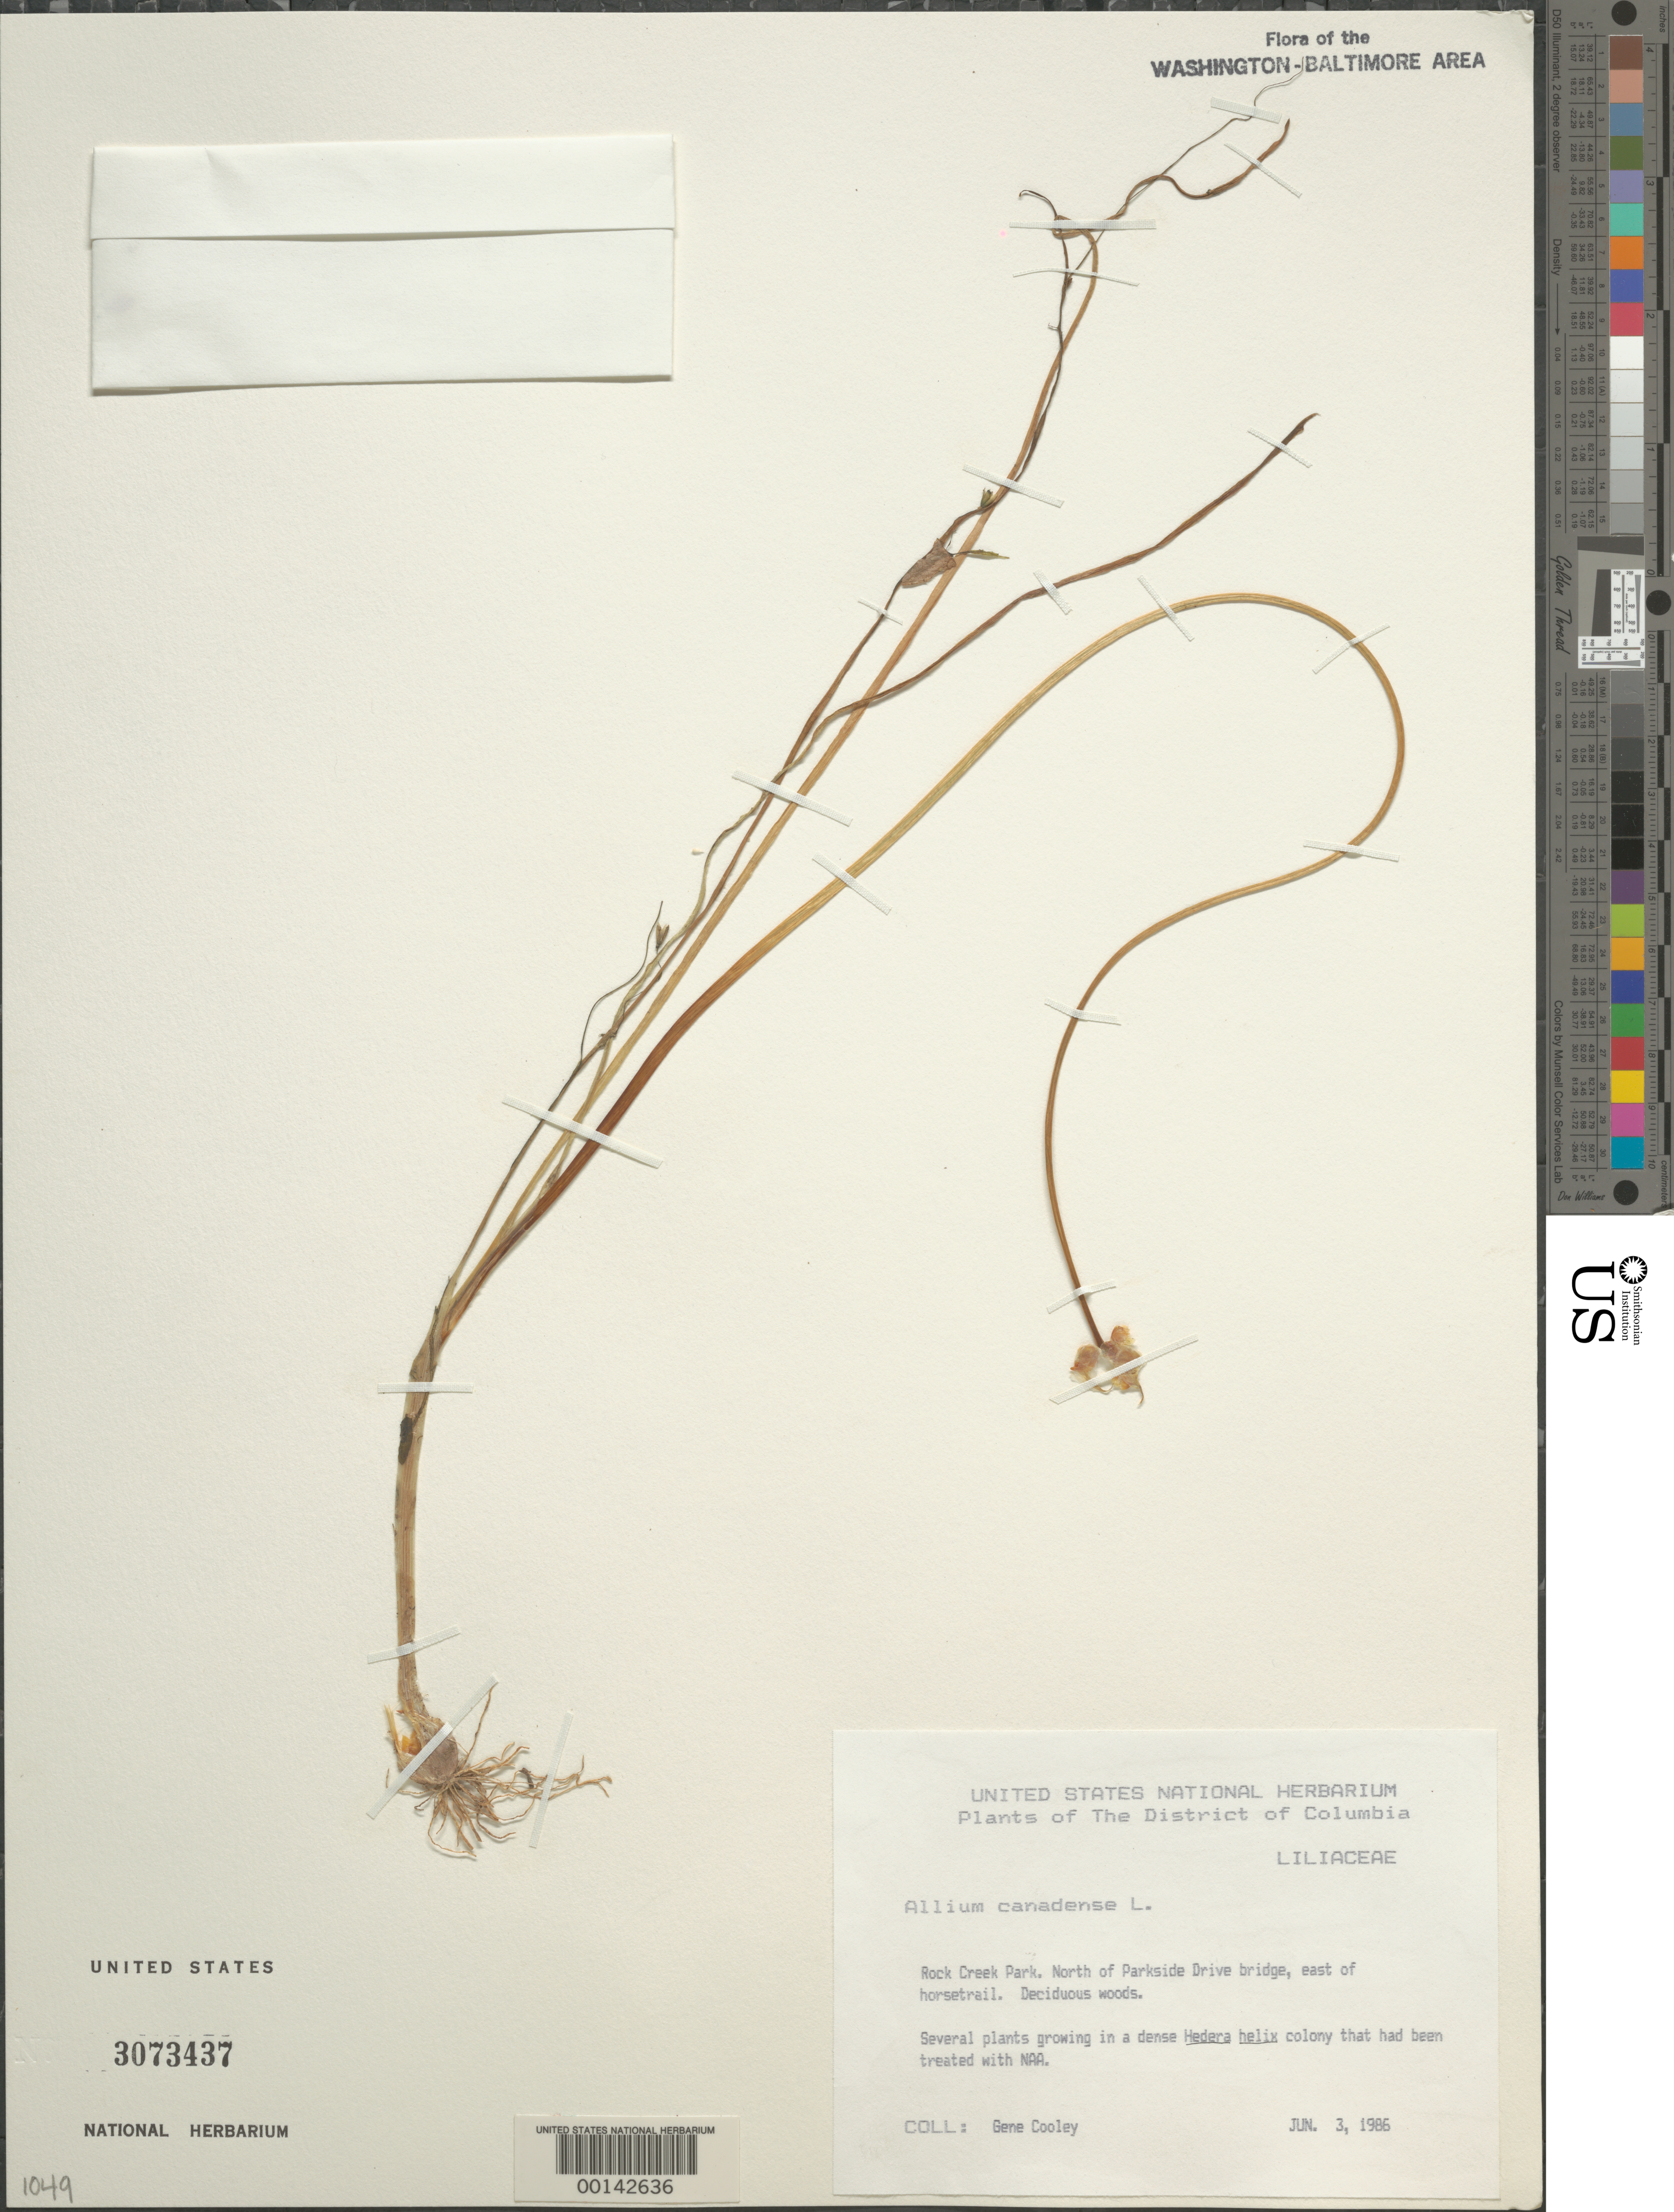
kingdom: Plantae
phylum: Tracheophyta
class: Liliopsida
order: Asparagales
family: Amaryllidaceae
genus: Allium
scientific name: Allium canadense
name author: L.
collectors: G. Cooley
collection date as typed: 03 Jun 1986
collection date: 1986-06-03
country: United States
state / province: District of Columbia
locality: Ail.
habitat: Deciduous woods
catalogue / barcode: US 3073437